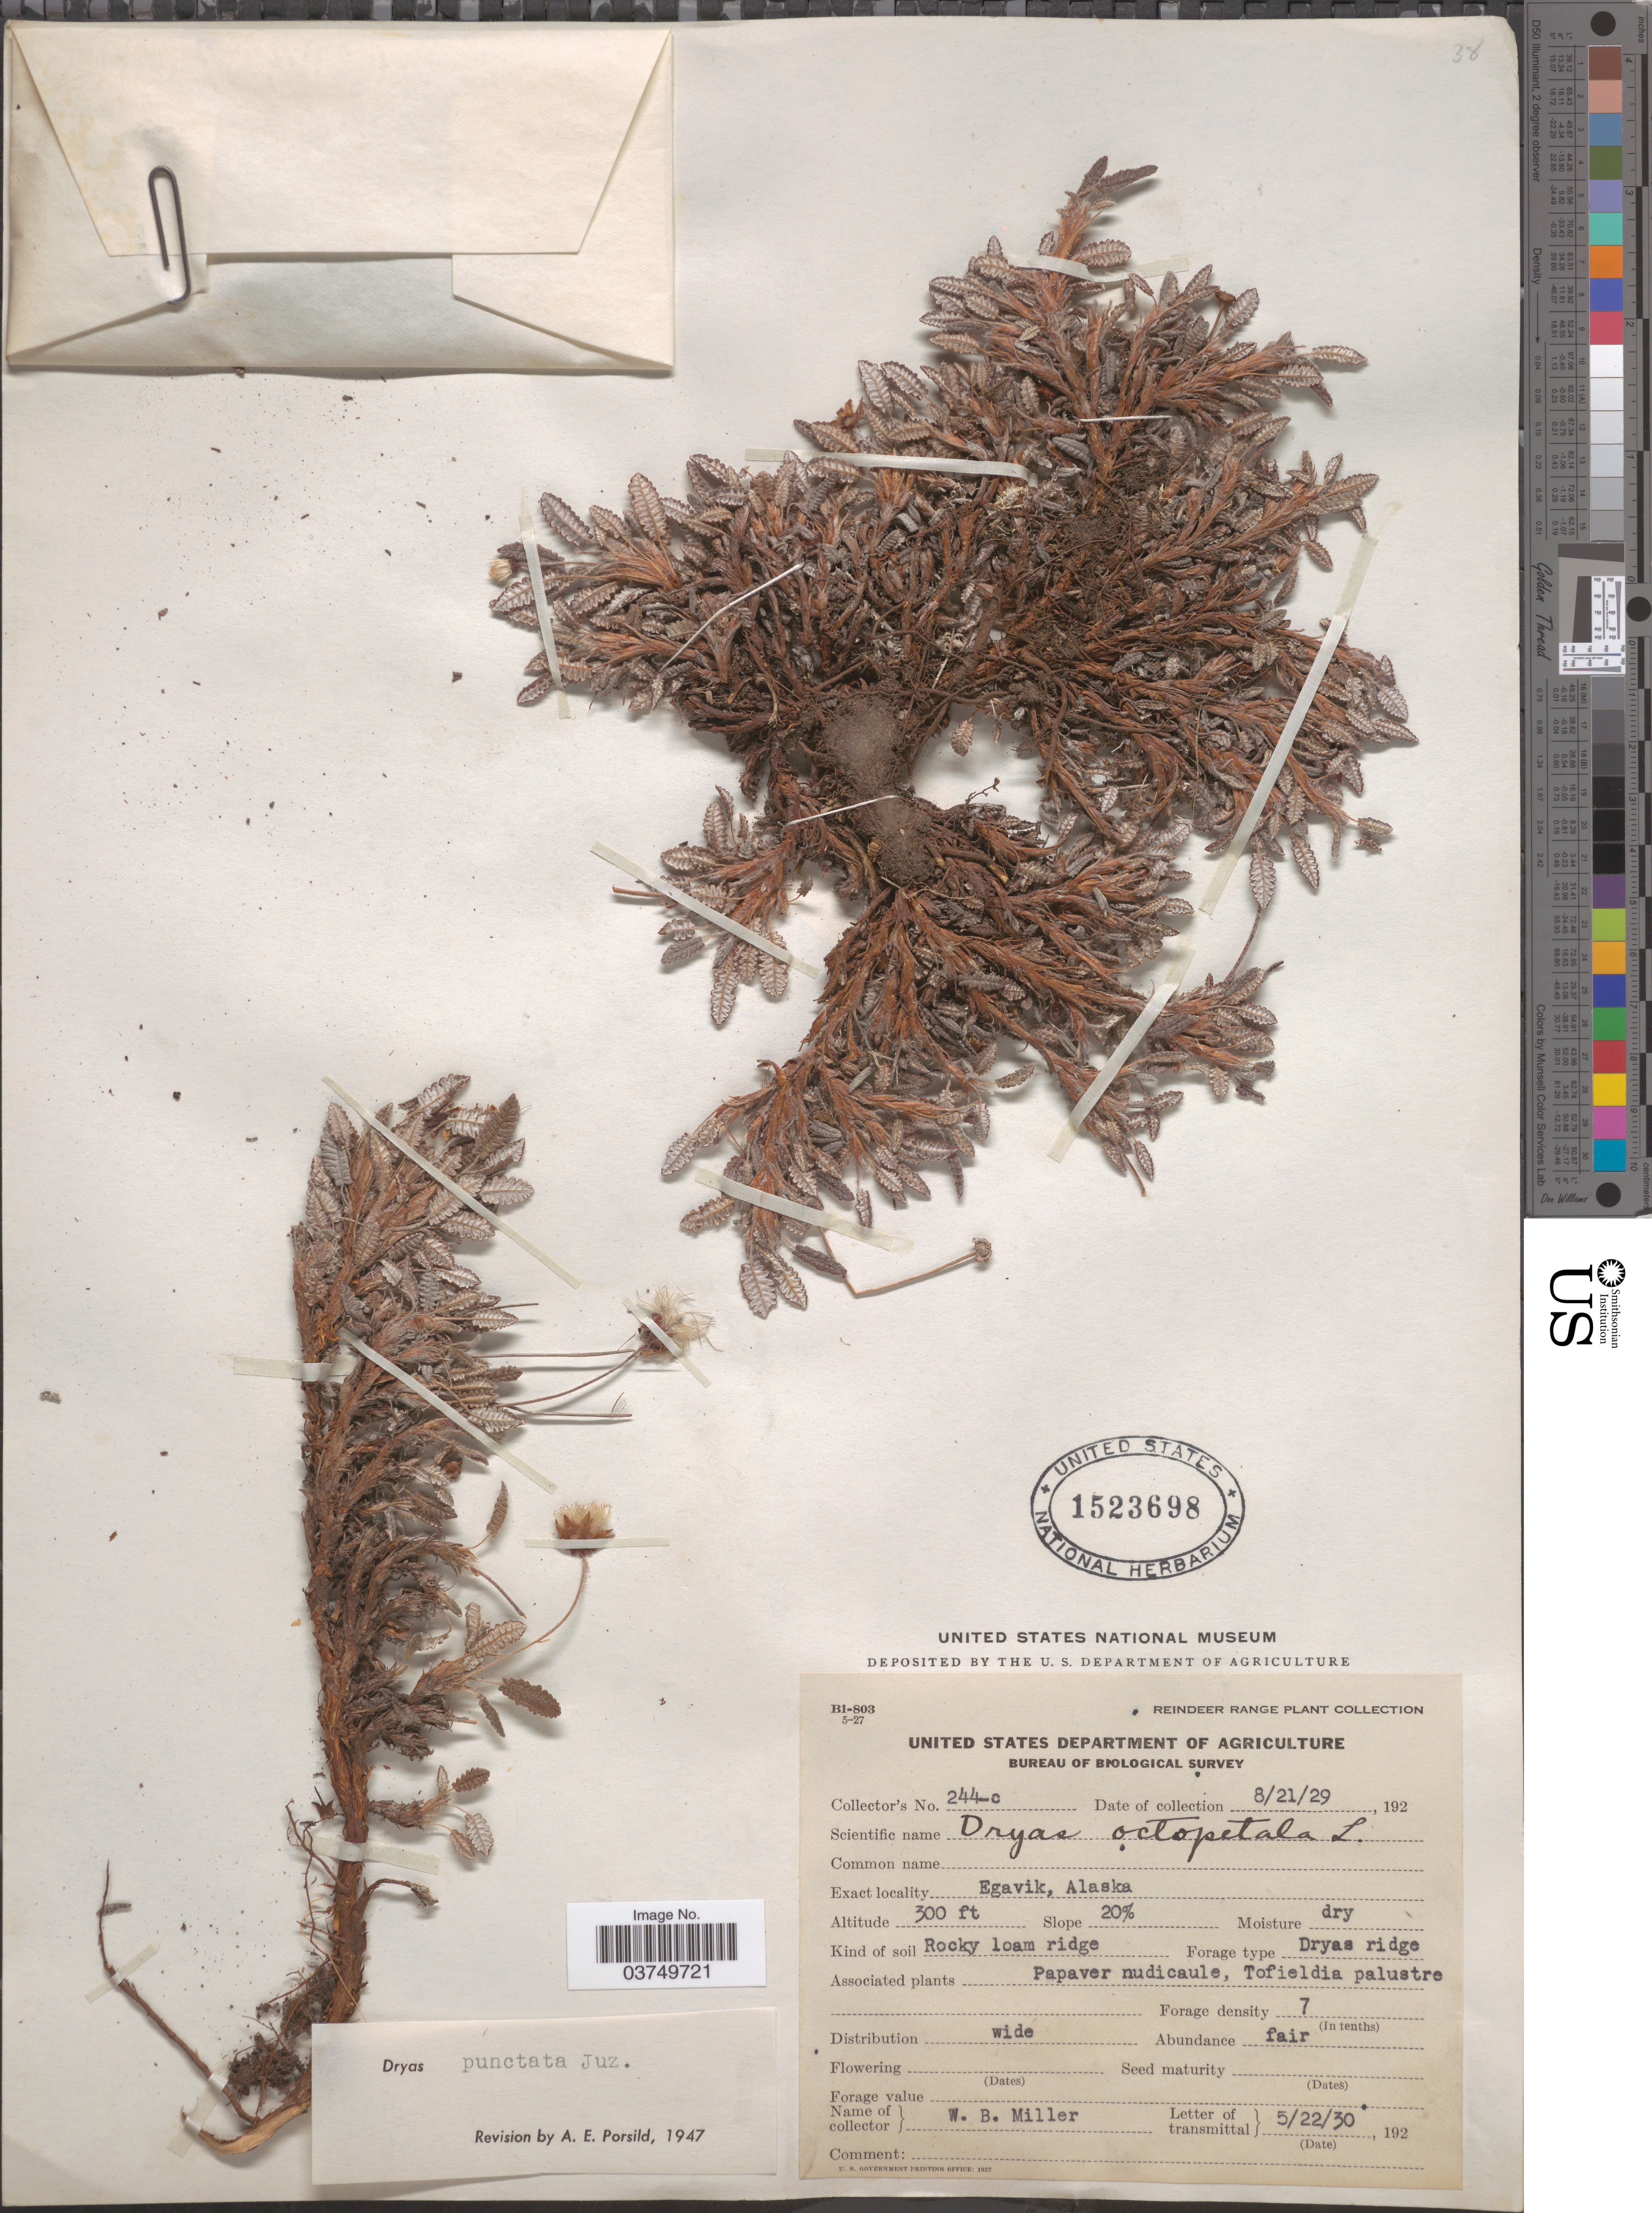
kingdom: Plantae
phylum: Tracheophyta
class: Magnoliopsida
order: Rosales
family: Rosaceae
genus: Dryas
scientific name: Dryas punctata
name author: Juz.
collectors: W. Miller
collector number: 244-c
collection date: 1929-08-21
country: United States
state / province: Alaska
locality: Egavik. Slope 20%.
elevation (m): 91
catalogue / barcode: US 1523698